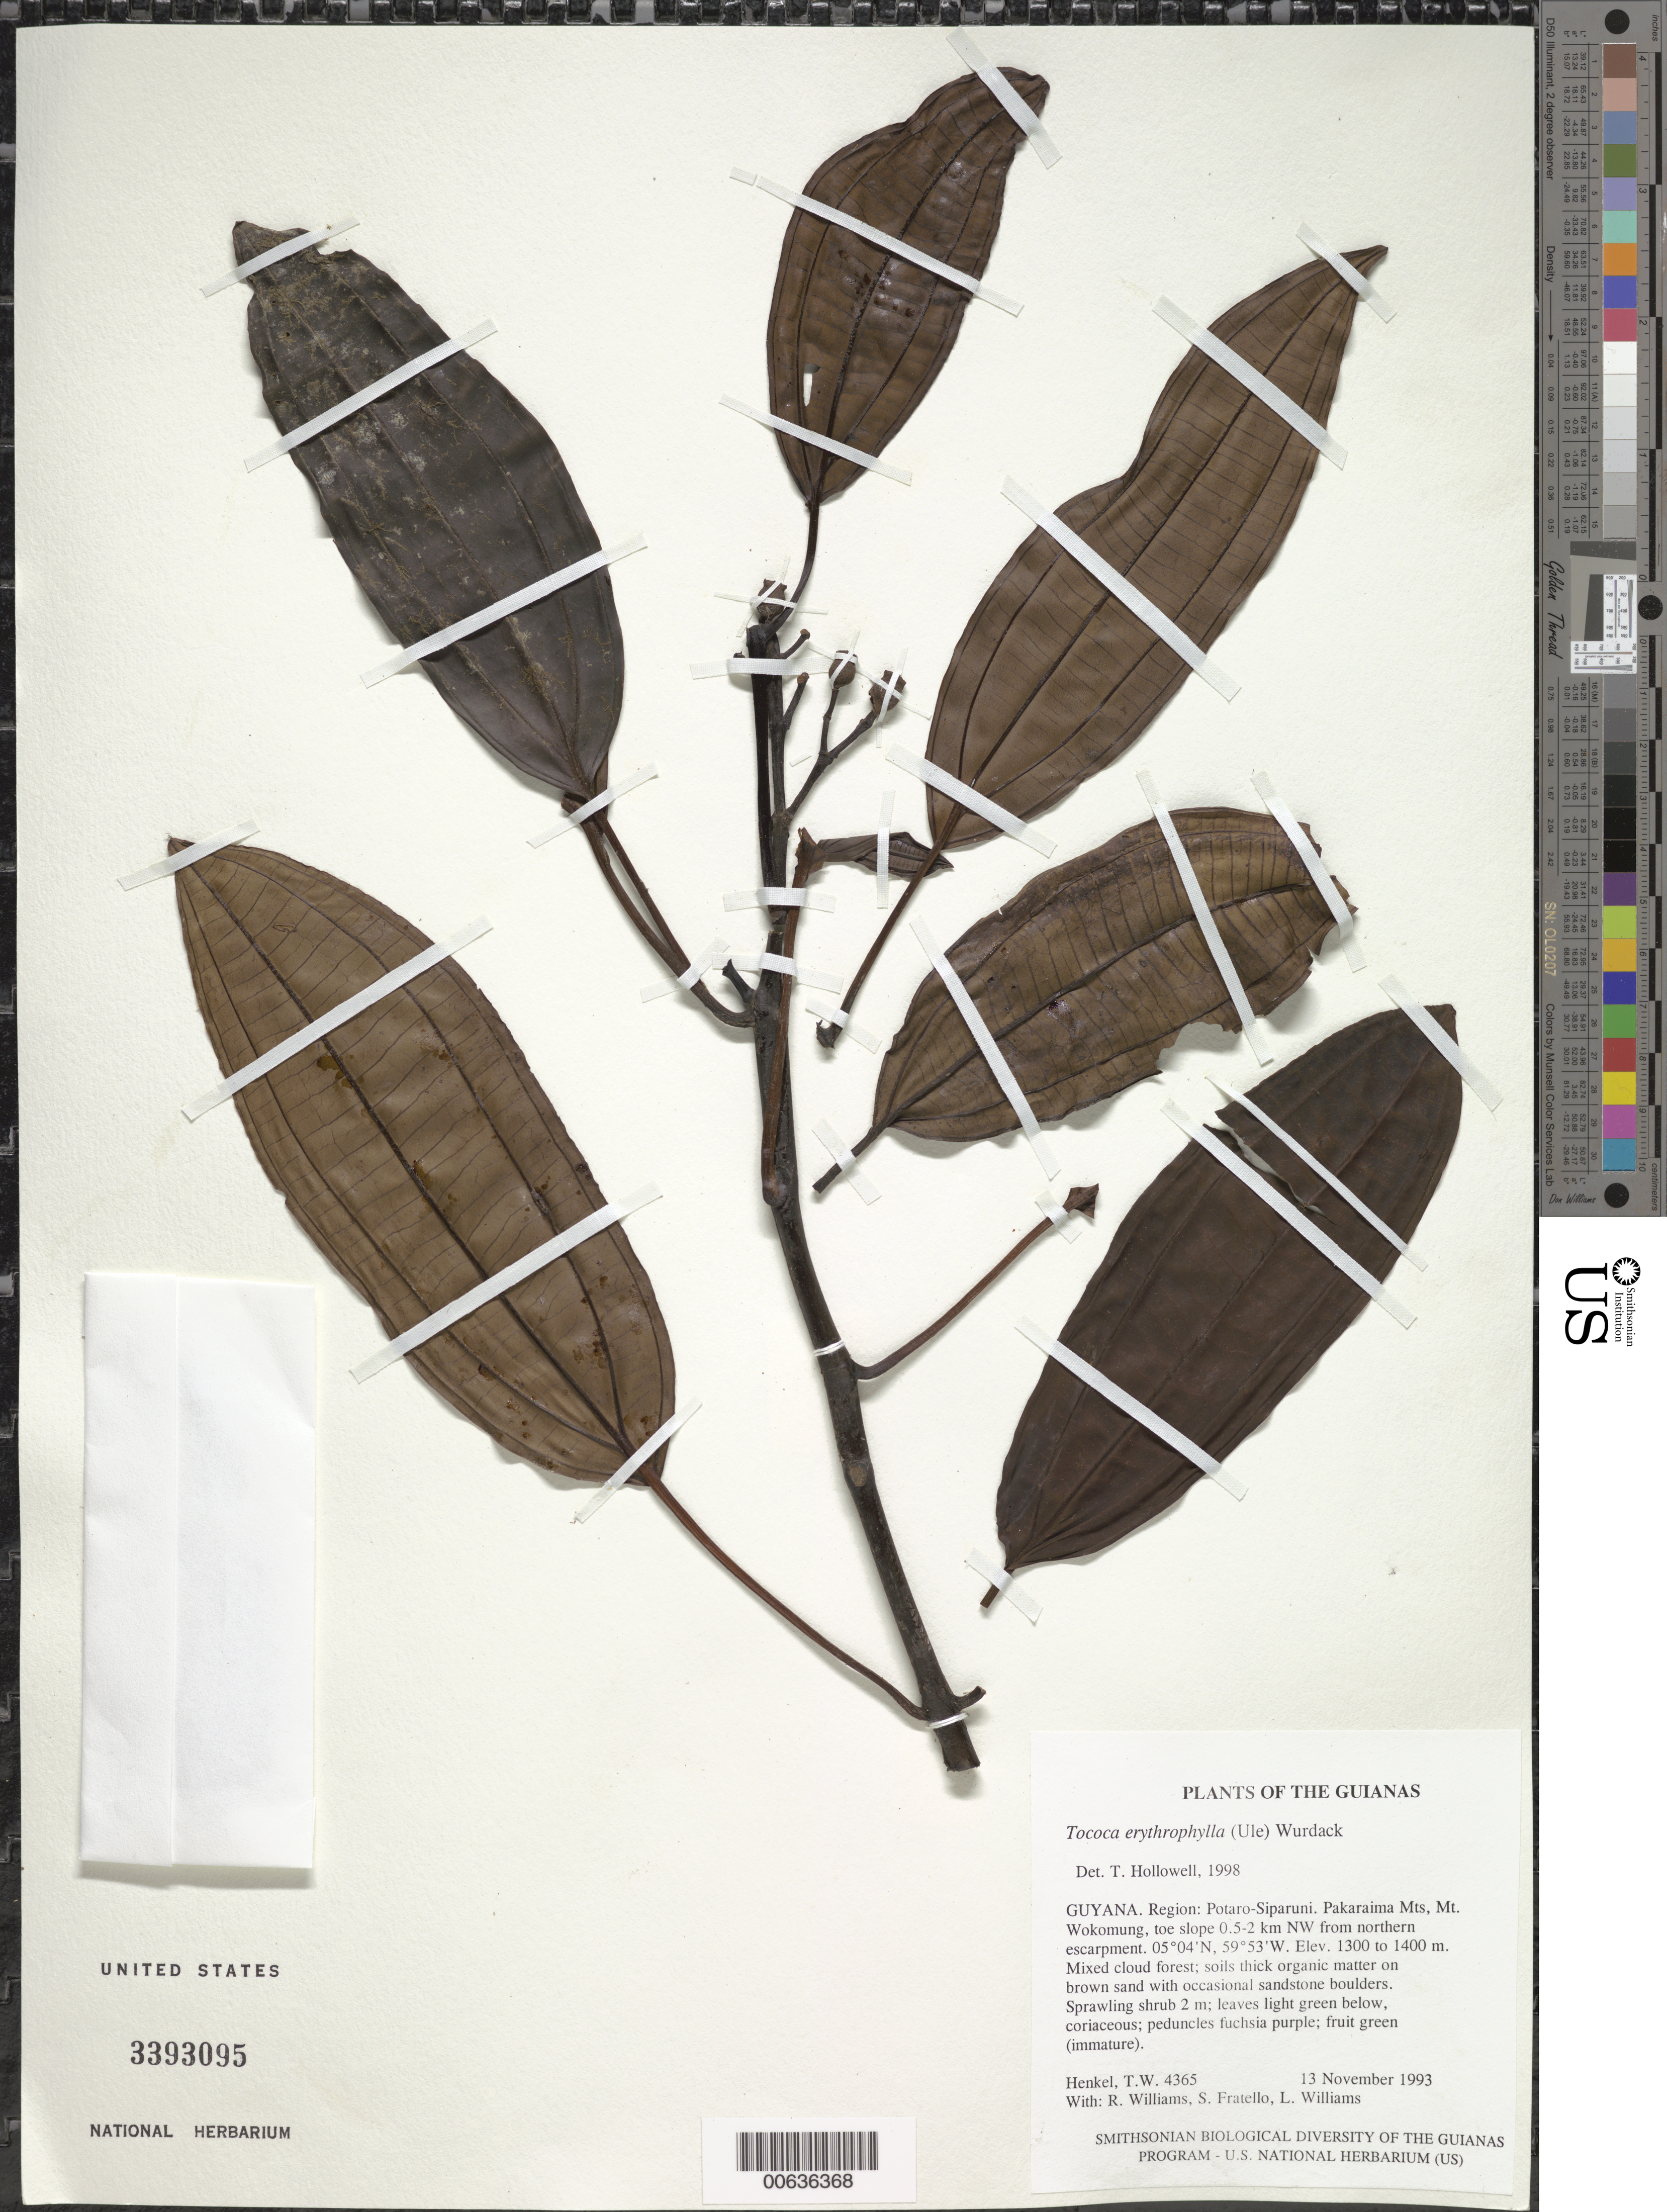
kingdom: Plantae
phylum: Tracheophyta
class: Magnoliopsida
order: Myrtales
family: Melastomataceae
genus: Tococa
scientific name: Tococa erythrophylla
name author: (Ule) Wurdack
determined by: Hollowell, T. H., (BOT), Smithsonian Institution - National Museum of Natural History (UNITED STATES)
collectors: T. Henkel, R. Williams, S. Fratello & L. Williams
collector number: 4365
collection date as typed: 13 November 1993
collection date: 1993-11-13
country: Guyana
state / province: Potaro-Siparuni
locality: Pakaraima Mts, Mt. Wokomung, toe slope 0.5-2 km NW from northern escarpment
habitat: Mixed cloud forest; soils thick organic matter on brown sand with occasional sandstone boulders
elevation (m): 1300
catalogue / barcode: US 3393095